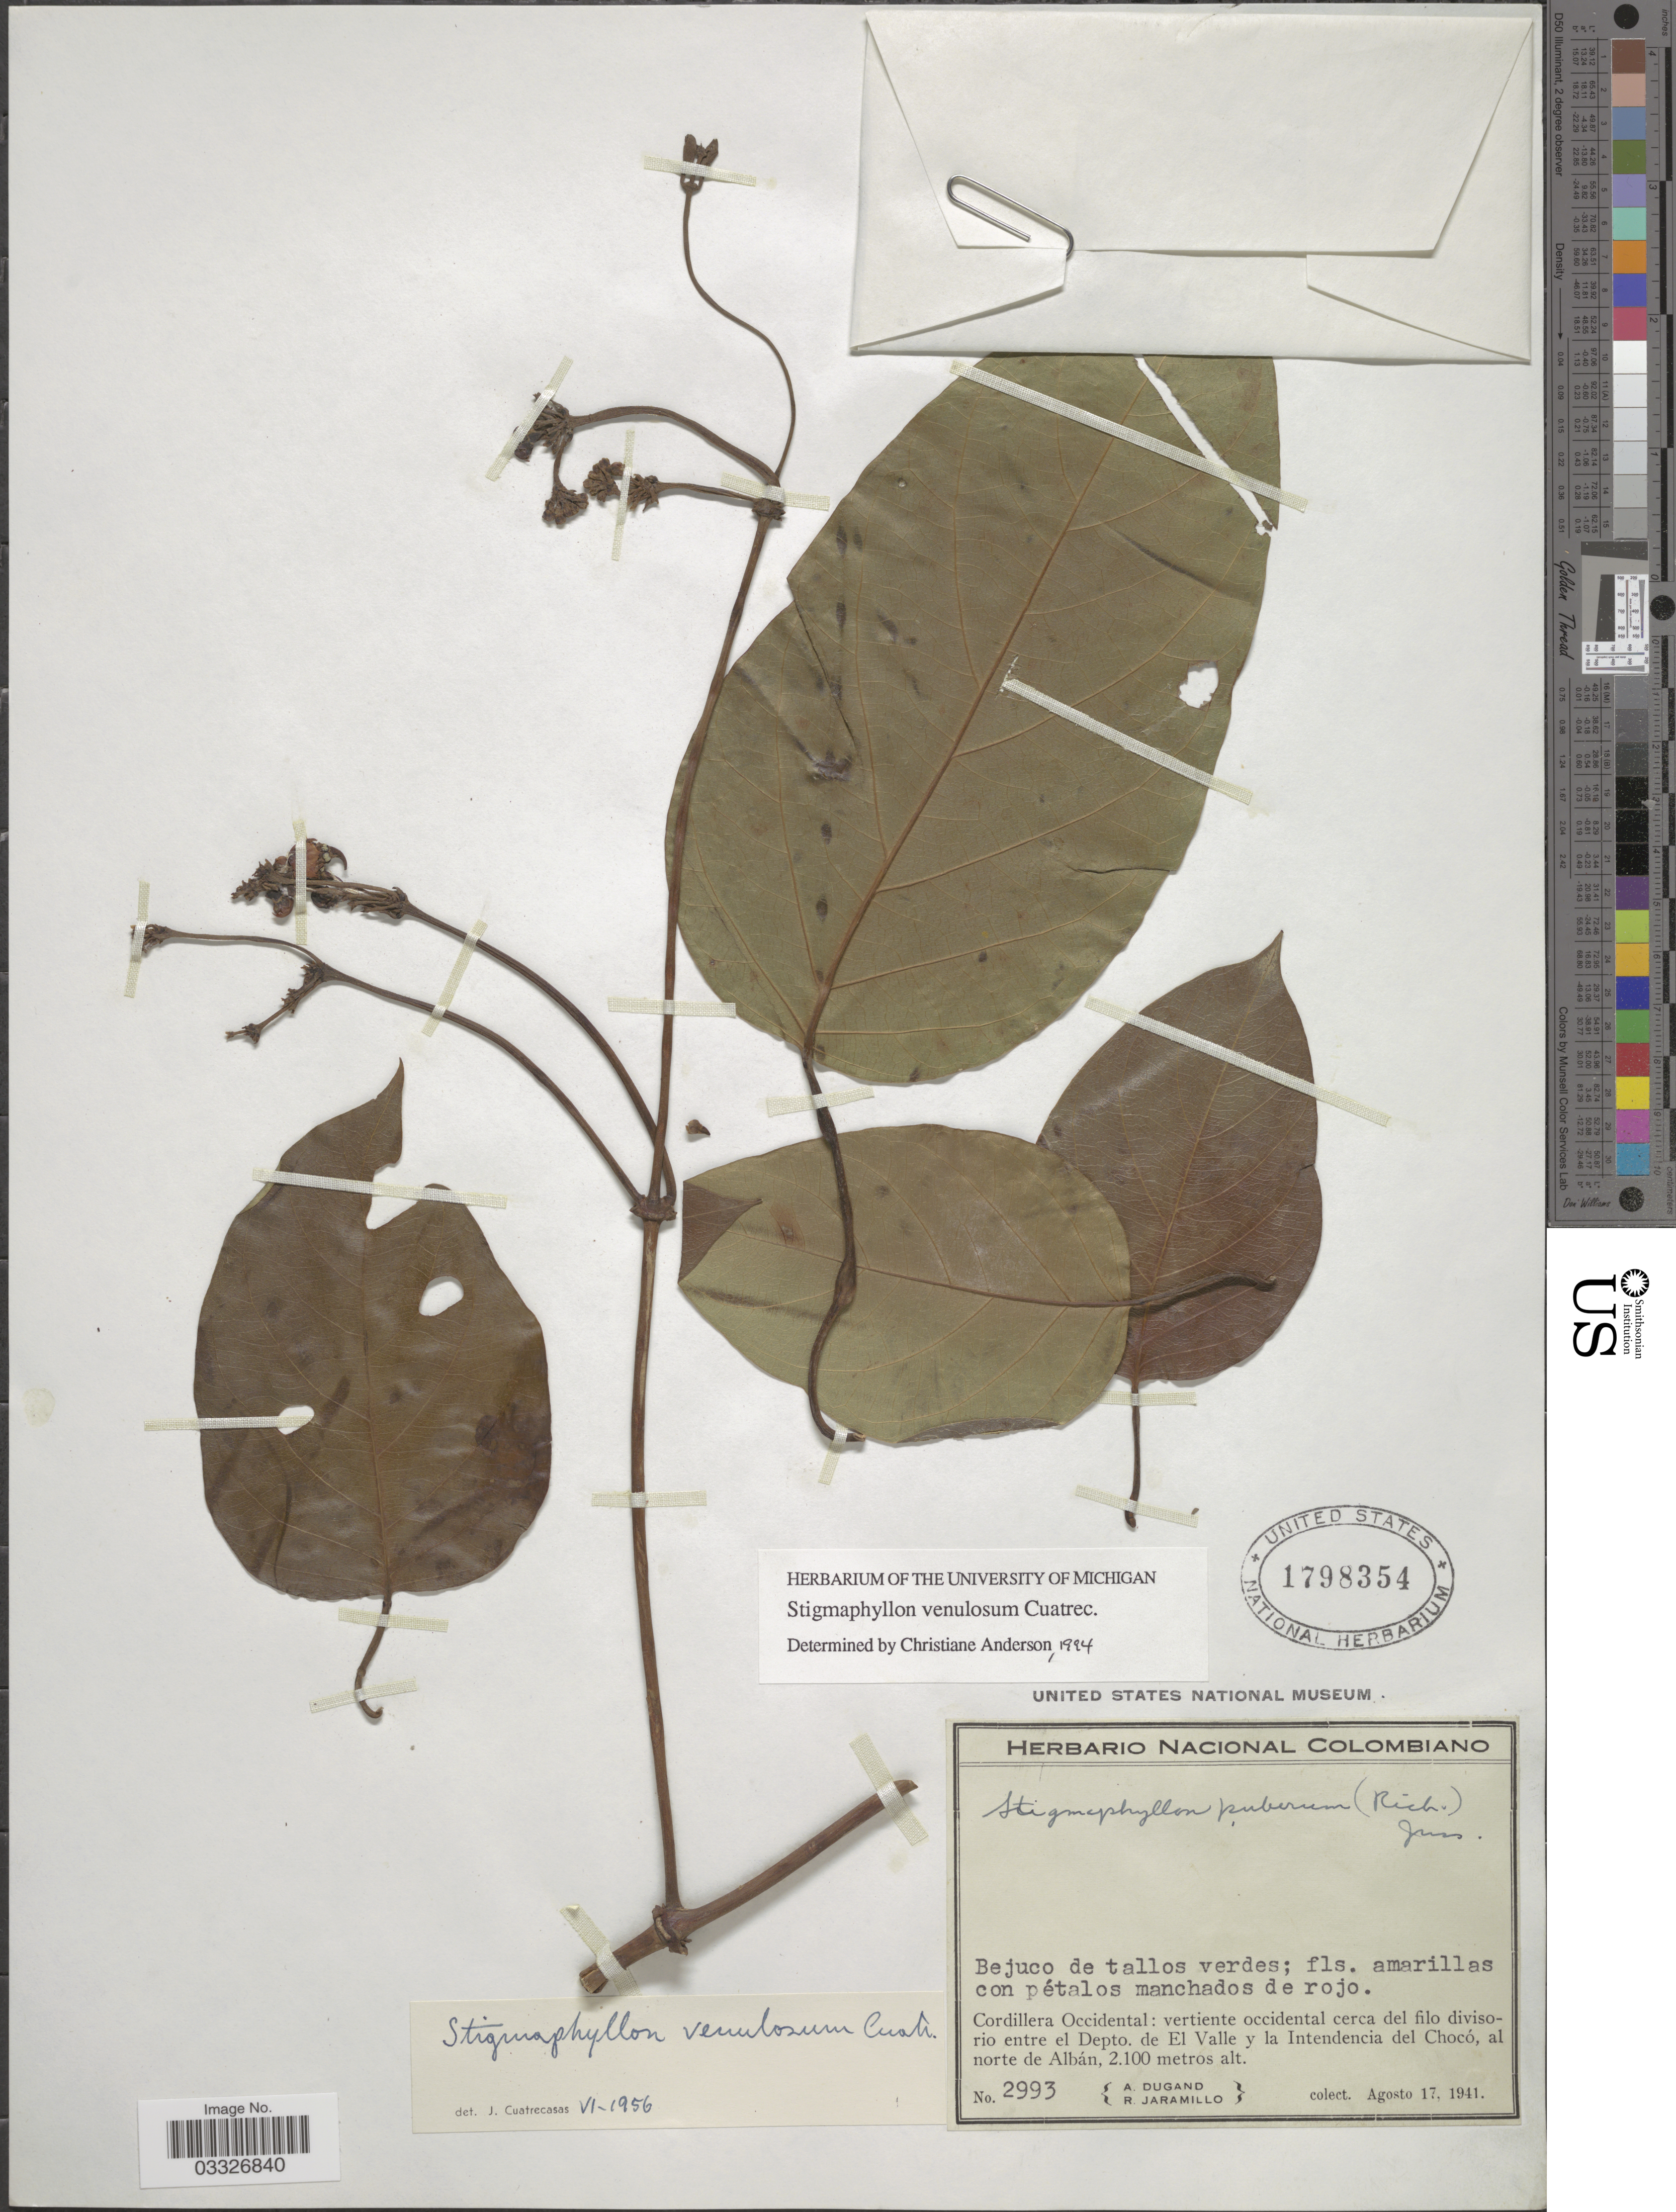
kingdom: Plantae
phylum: Tracheophyta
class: Magnoliopsida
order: Malpighiales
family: Malpighiaceae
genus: Stigmaphyllon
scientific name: Stigmaphyllon venulosum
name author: Cuatrec.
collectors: A. Dugand & R. Jaramillo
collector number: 2993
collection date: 1941-08-17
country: Colombia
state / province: Chocó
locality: Cordillera Occidental: vertiente occidental cerca del filo divisorio entre el Depto. El Valle y la Intendencia del Chocó, al norte de Albán.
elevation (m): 2100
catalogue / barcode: US 1798354